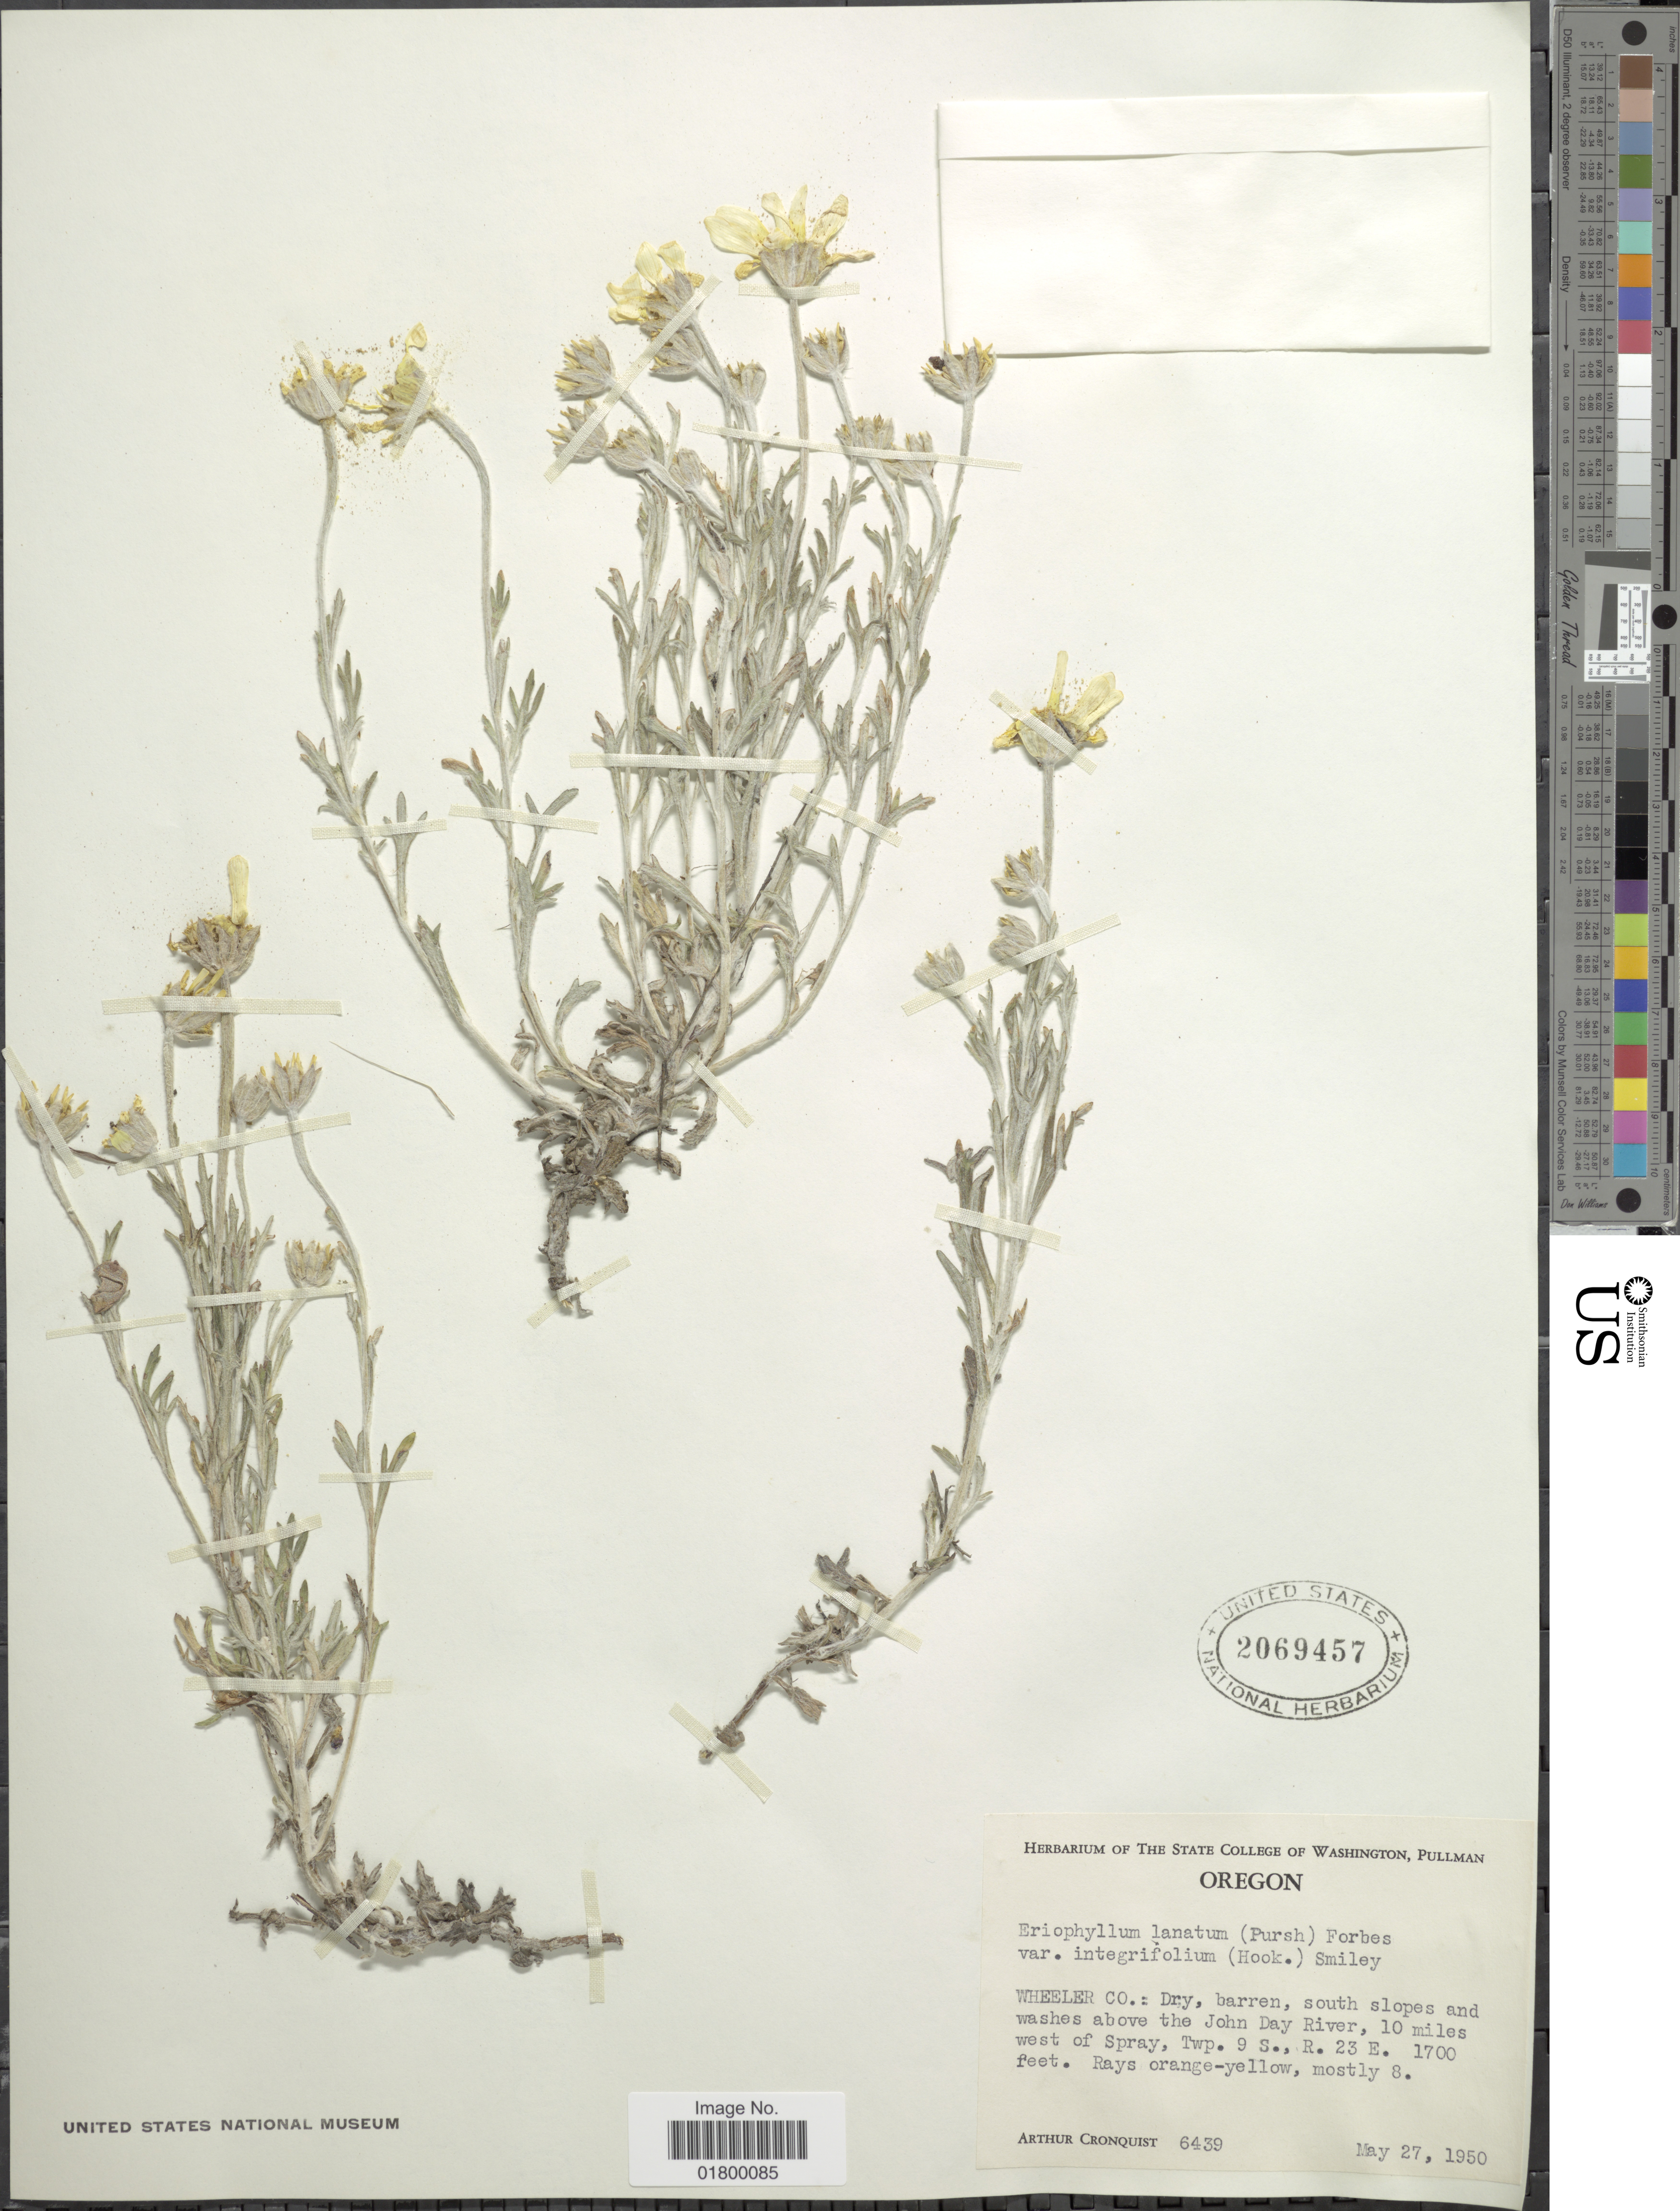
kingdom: Plantae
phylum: Tracheophyta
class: Magnoliopsida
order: Asterales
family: Asteraceae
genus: Eriophyllum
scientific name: Eriophyllum integrifolium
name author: (Hook.) Greene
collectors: A. J. Cronquist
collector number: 6439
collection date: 1950-05-27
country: United States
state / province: Oregon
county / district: Wheeler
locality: Wheeler Co.: Dry barren, south slopes and washes above the John Bay River, 10 miles west of Spray, Twp. 9 S., R. 23 E.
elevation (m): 518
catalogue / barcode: US 2069457